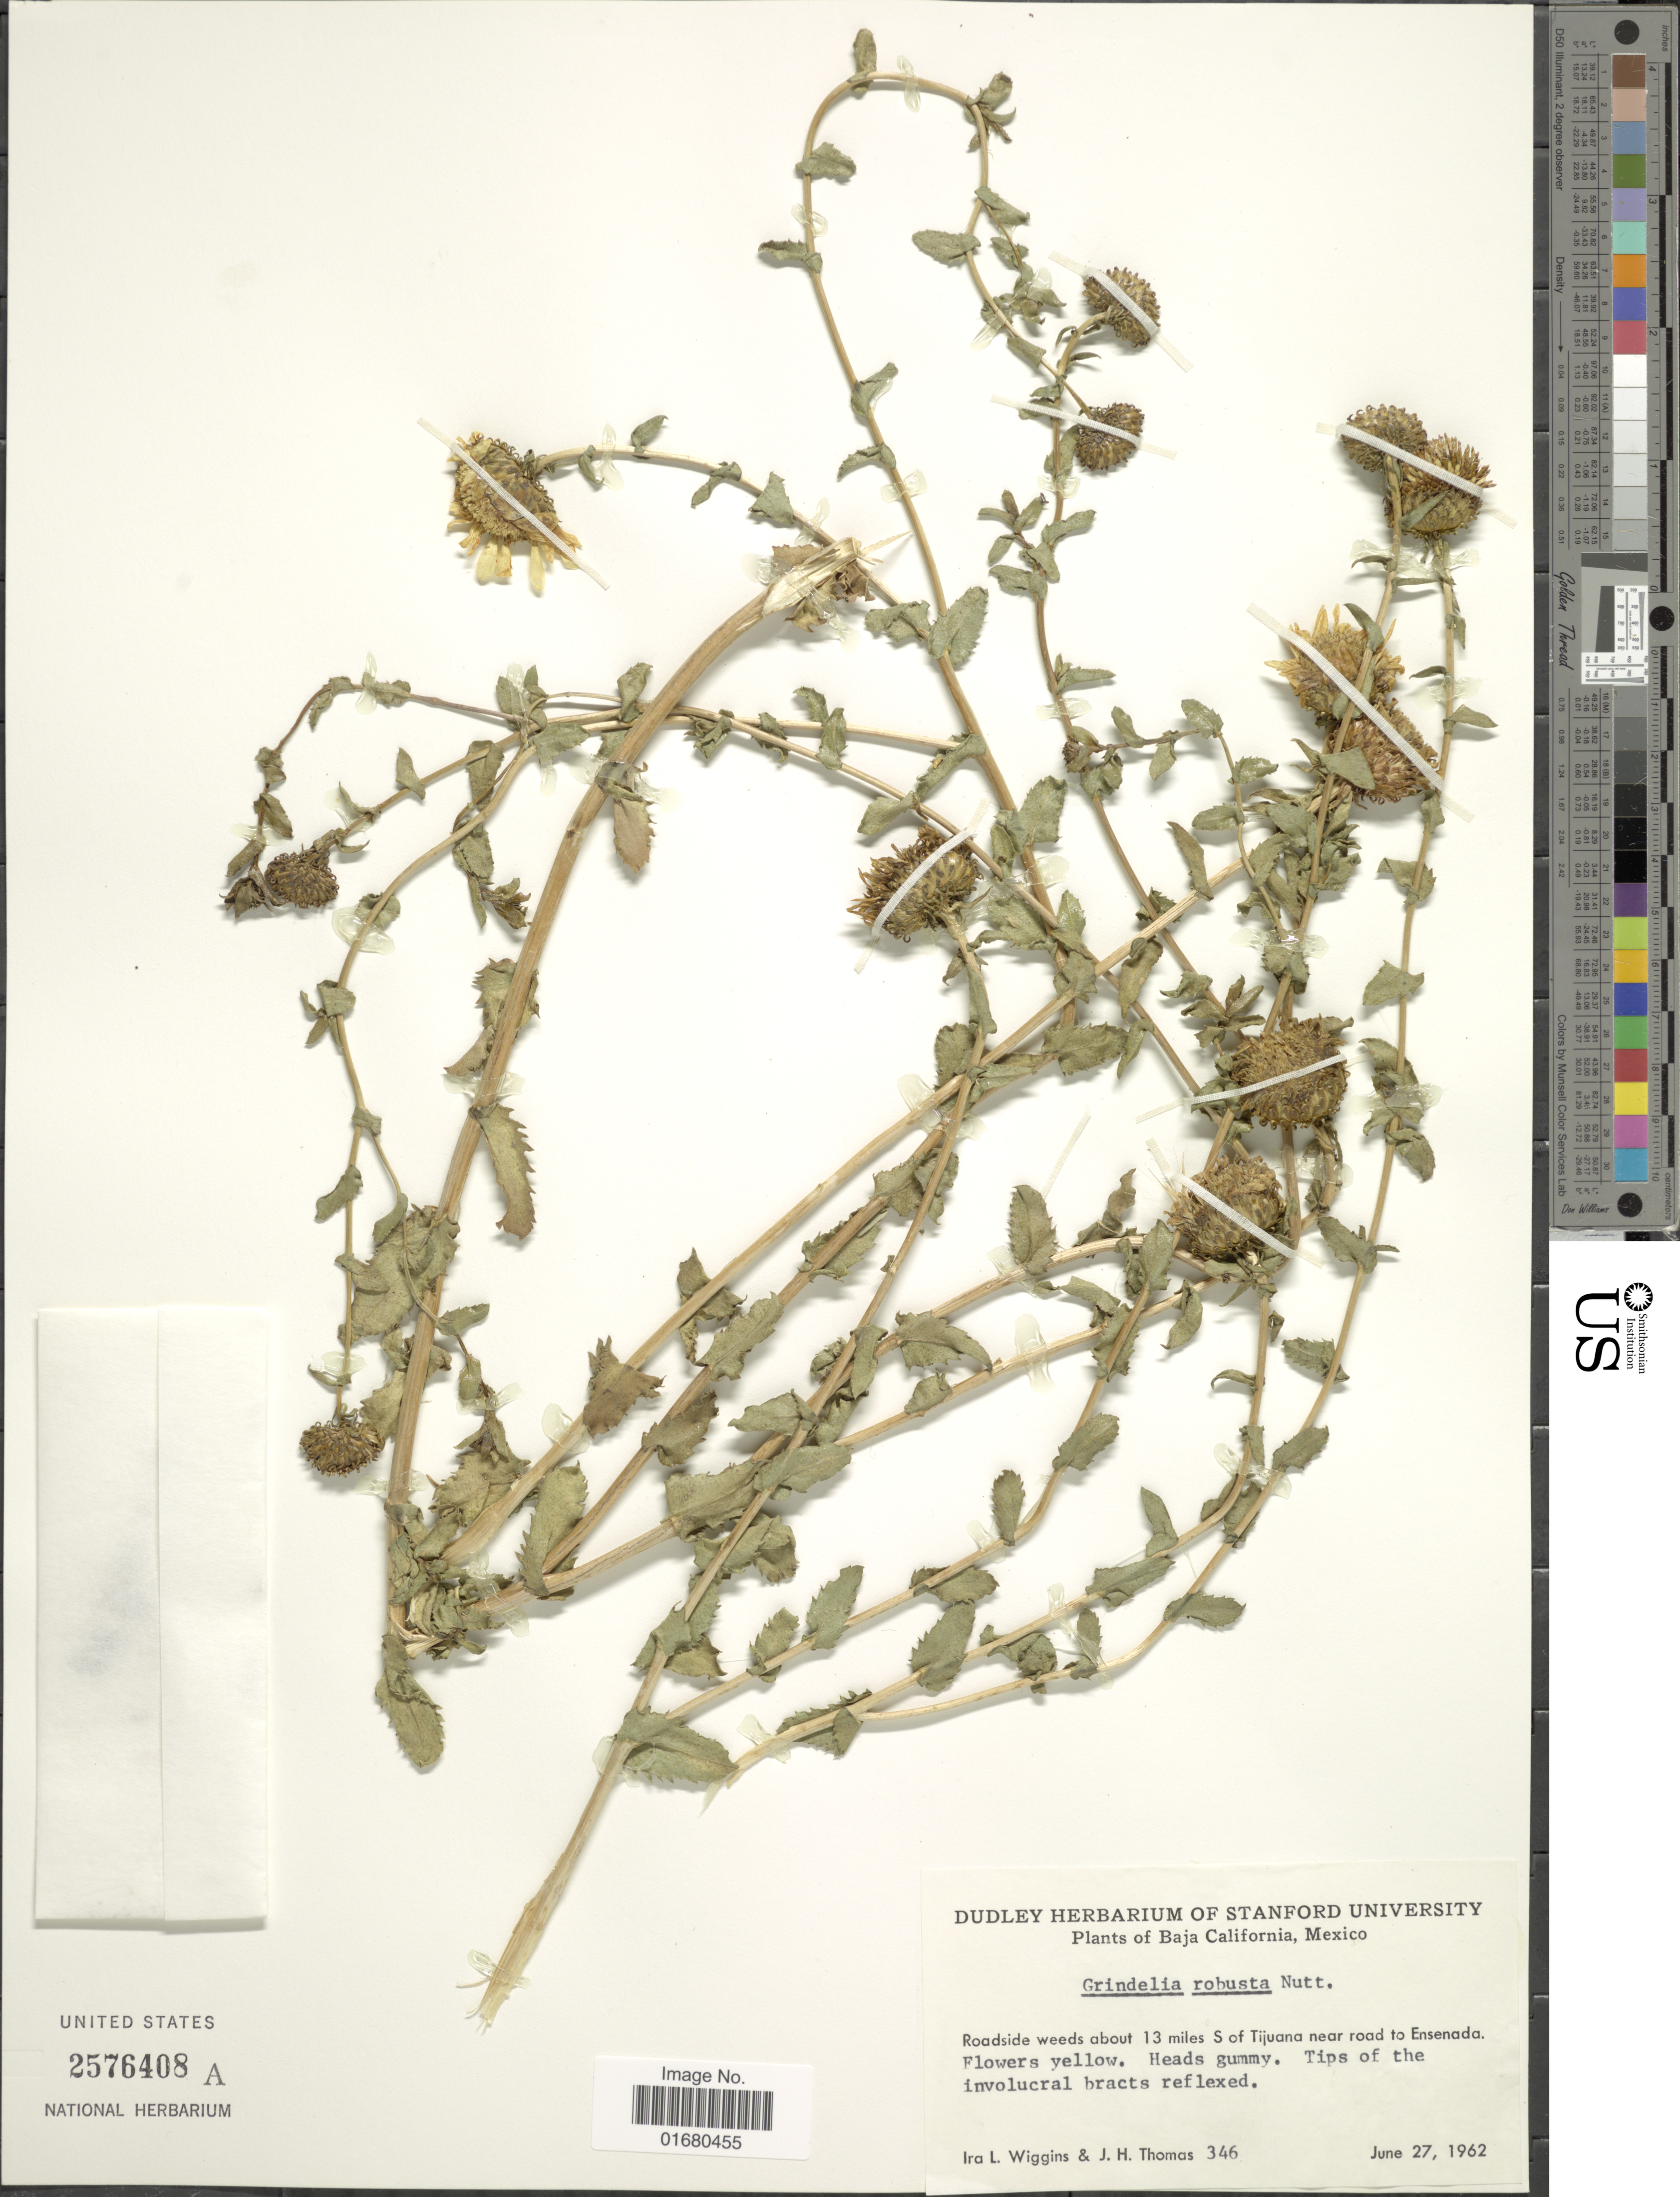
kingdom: Plantae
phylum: Tracheophyta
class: Magnoliopsida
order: Asterales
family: Asteraceae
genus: Grindelia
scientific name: Grindelia robusta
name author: Nutt.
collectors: I. L. Wiggins & J. H. Thomas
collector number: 346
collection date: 1962-06-27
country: Mexico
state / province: Baja California Norte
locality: Roadside weed about 13 miles S of Tijuana near road to Ensenada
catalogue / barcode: US 2576408A